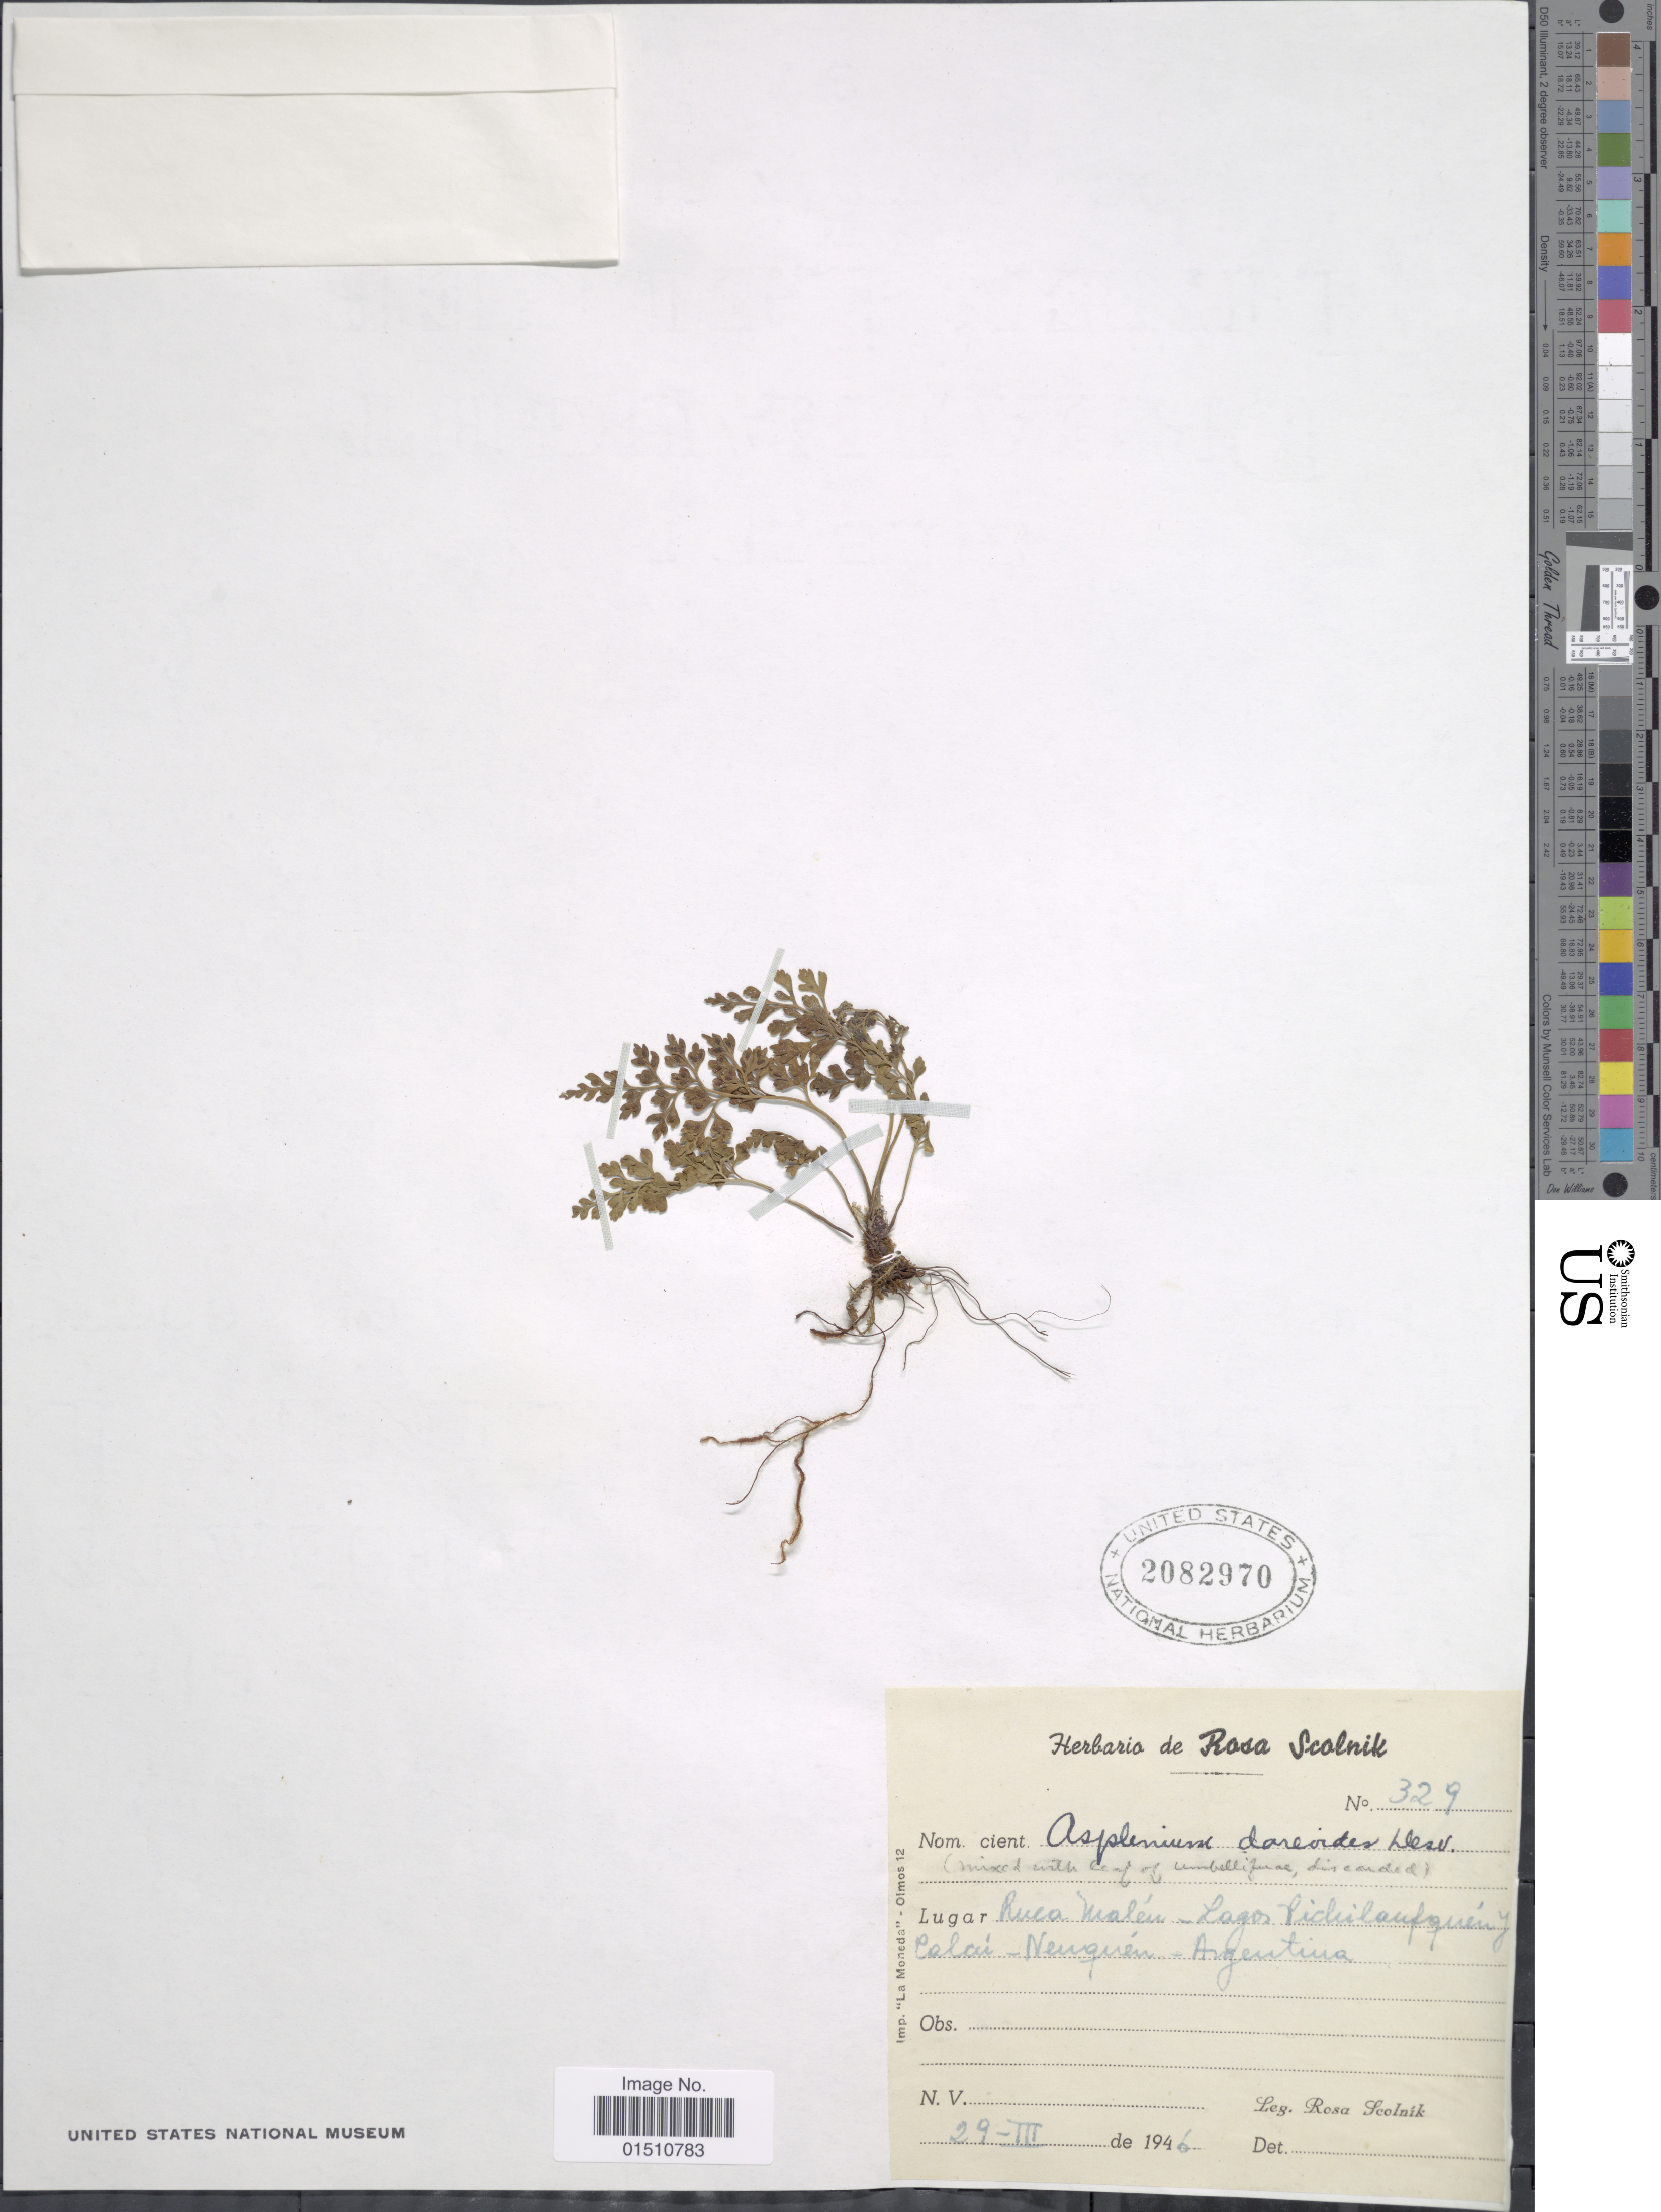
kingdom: Plantae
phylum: Tracheophyta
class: Polypodiopsida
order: Polypodiales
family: Aspleniaceae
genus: Asplenium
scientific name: Asplenium dareoides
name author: Desv.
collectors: R. Scolnik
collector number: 329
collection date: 1946-03-29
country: Argentina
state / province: Neuquen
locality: Argentina, Ruca Maleu-Lages Pichilaufquen J Calcu.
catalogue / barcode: US 2082970